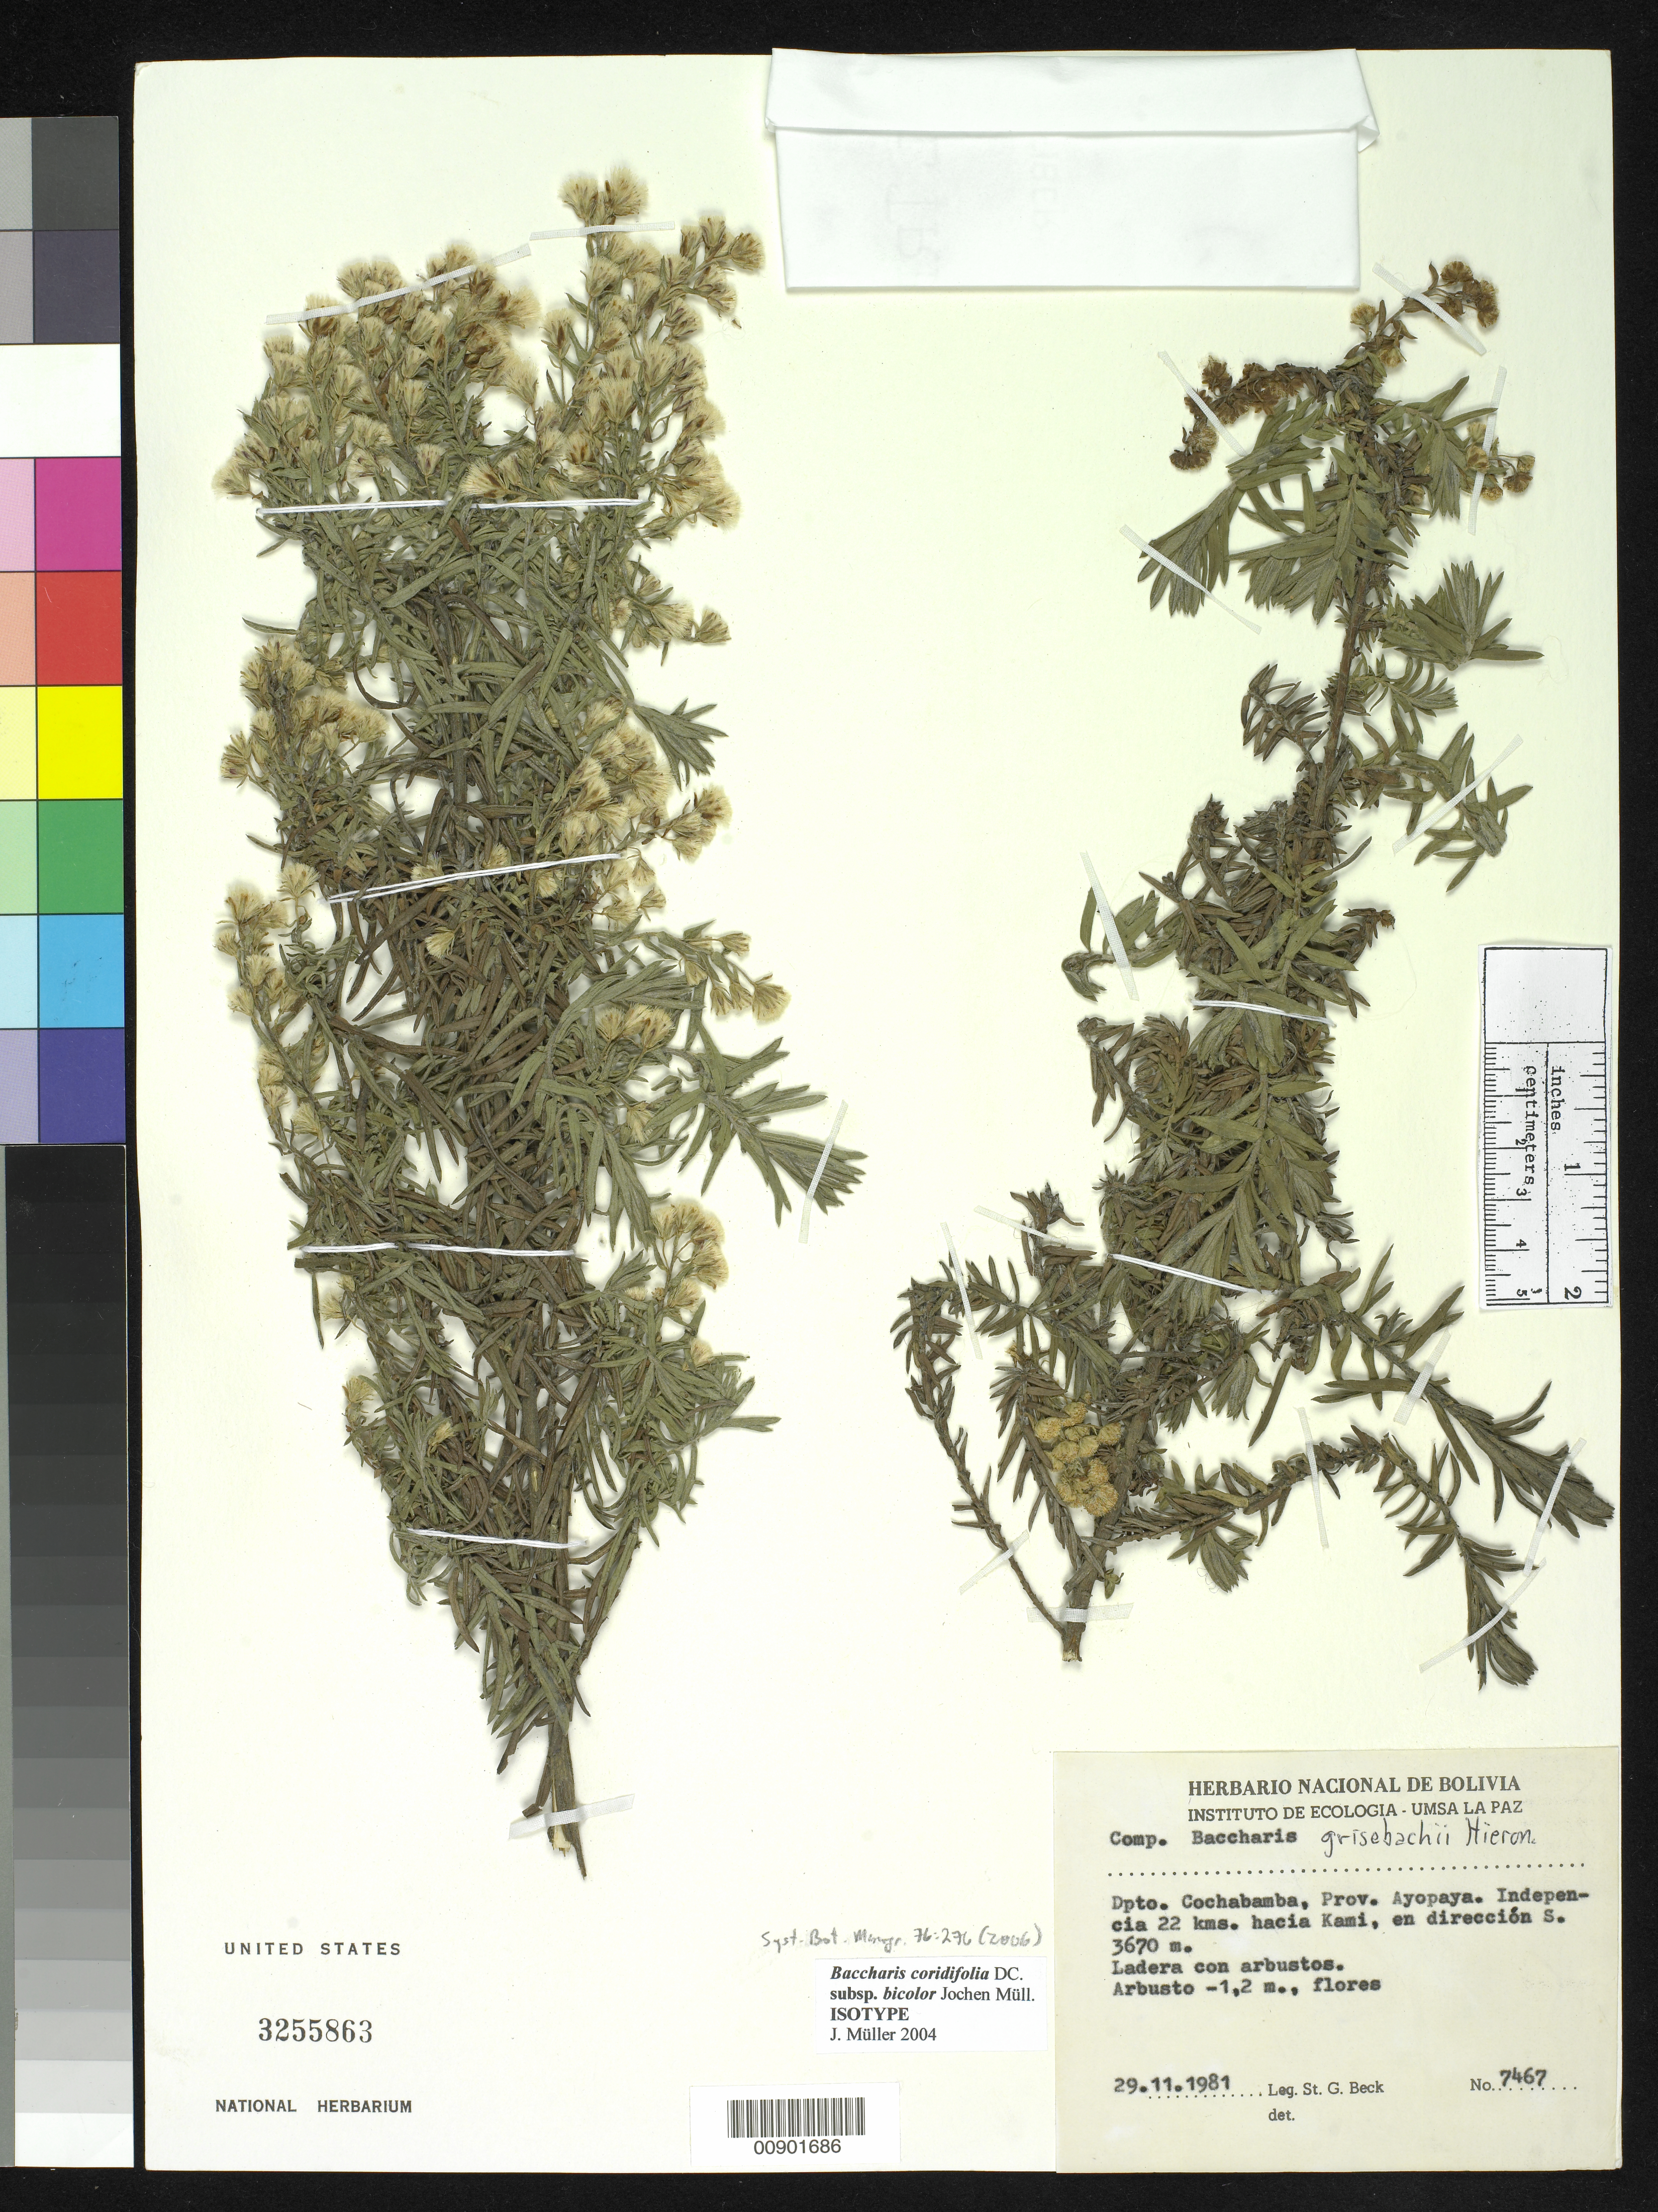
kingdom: Plantae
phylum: Tracheophyta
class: Magnoliopsida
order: Asterales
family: Asteraceae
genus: Baccharis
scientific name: Baccharis coridifolia subsp. bicolor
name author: Joch. Müll.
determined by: Müller, Jochen, (JE)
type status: Isotype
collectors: S. G. Beck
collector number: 7467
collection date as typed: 29 Nov 1981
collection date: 1981-11-29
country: Bolivia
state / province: Cochabamba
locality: Dpto. Cochabamba, Prov. Ayopaya. Independencia 22 kms. Hacia Kami, en dirección S.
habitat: Ladera con arbustos.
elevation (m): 3670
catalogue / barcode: US 3255863